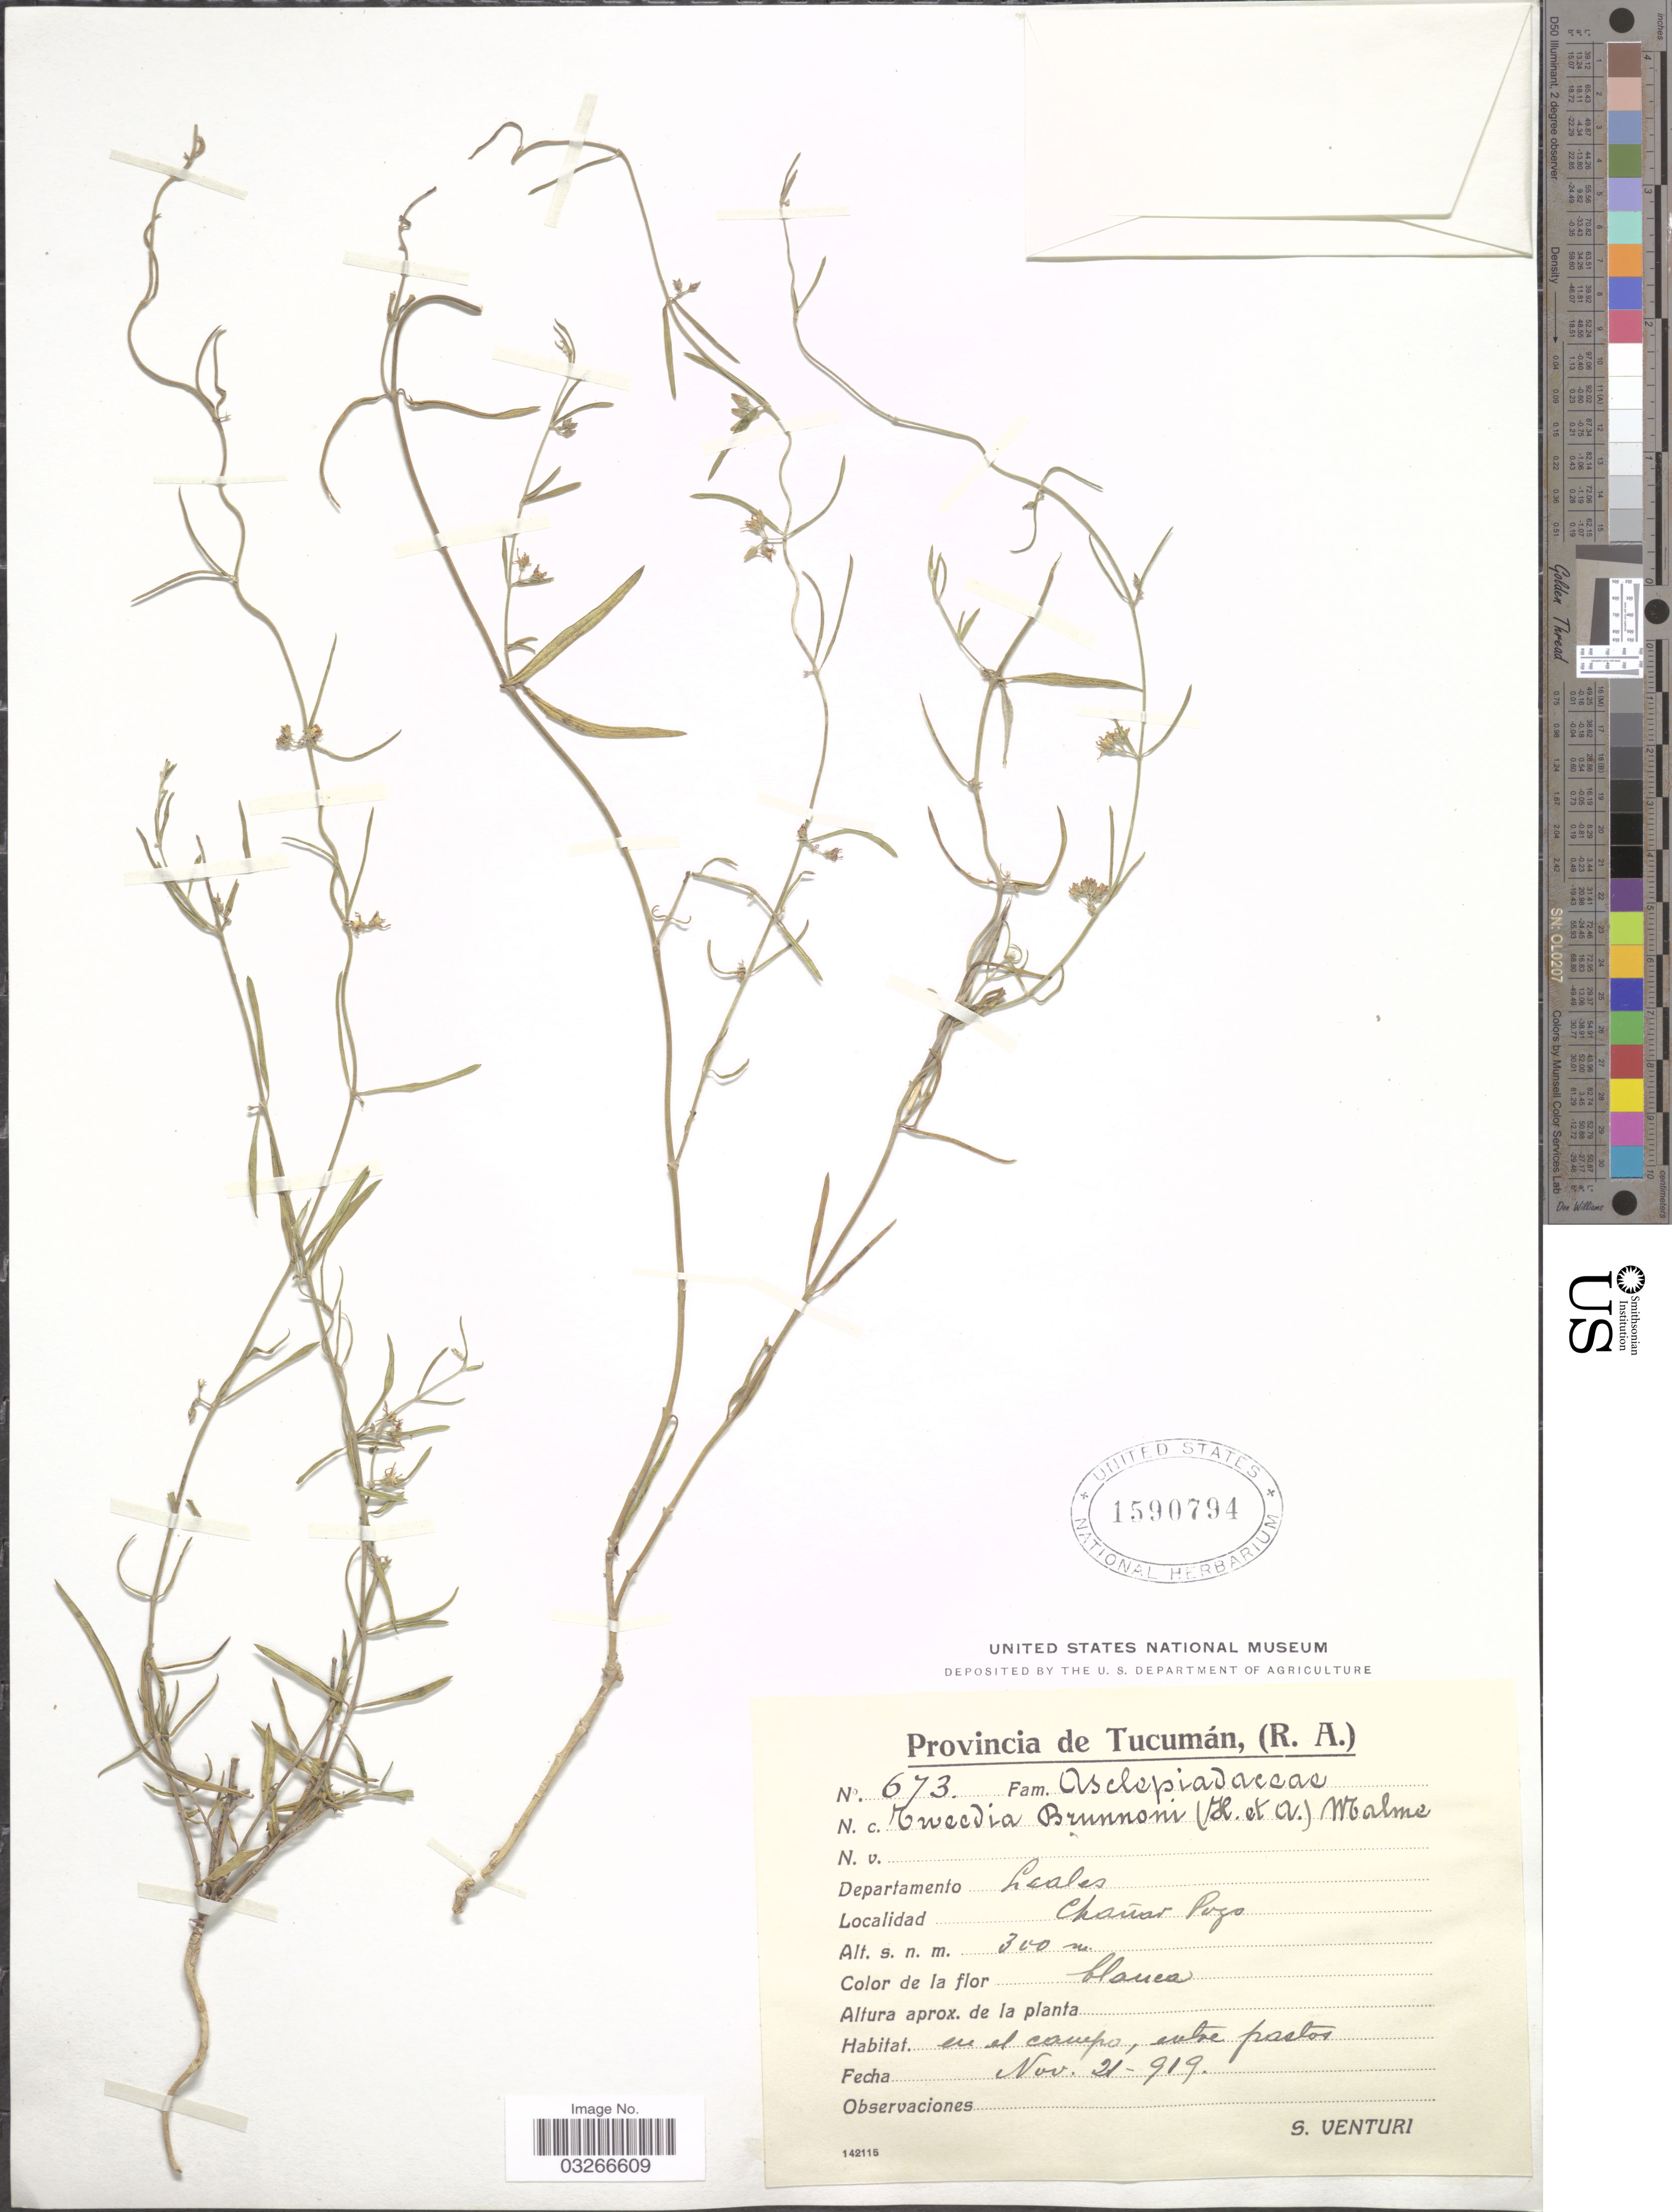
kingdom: Plantae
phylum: Tracheophyta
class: Magnoliopsida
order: Gentianales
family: Apocynaceae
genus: Tweedia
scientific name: Tweedia brunonis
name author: Hook. & Arn.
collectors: S. Venturi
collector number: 673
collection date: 1919-11-21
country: Argentina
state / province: Tucuman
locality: (R. A.), Departamento Leales, Chañar Pozo.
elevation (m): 300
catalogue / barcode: US 1590794